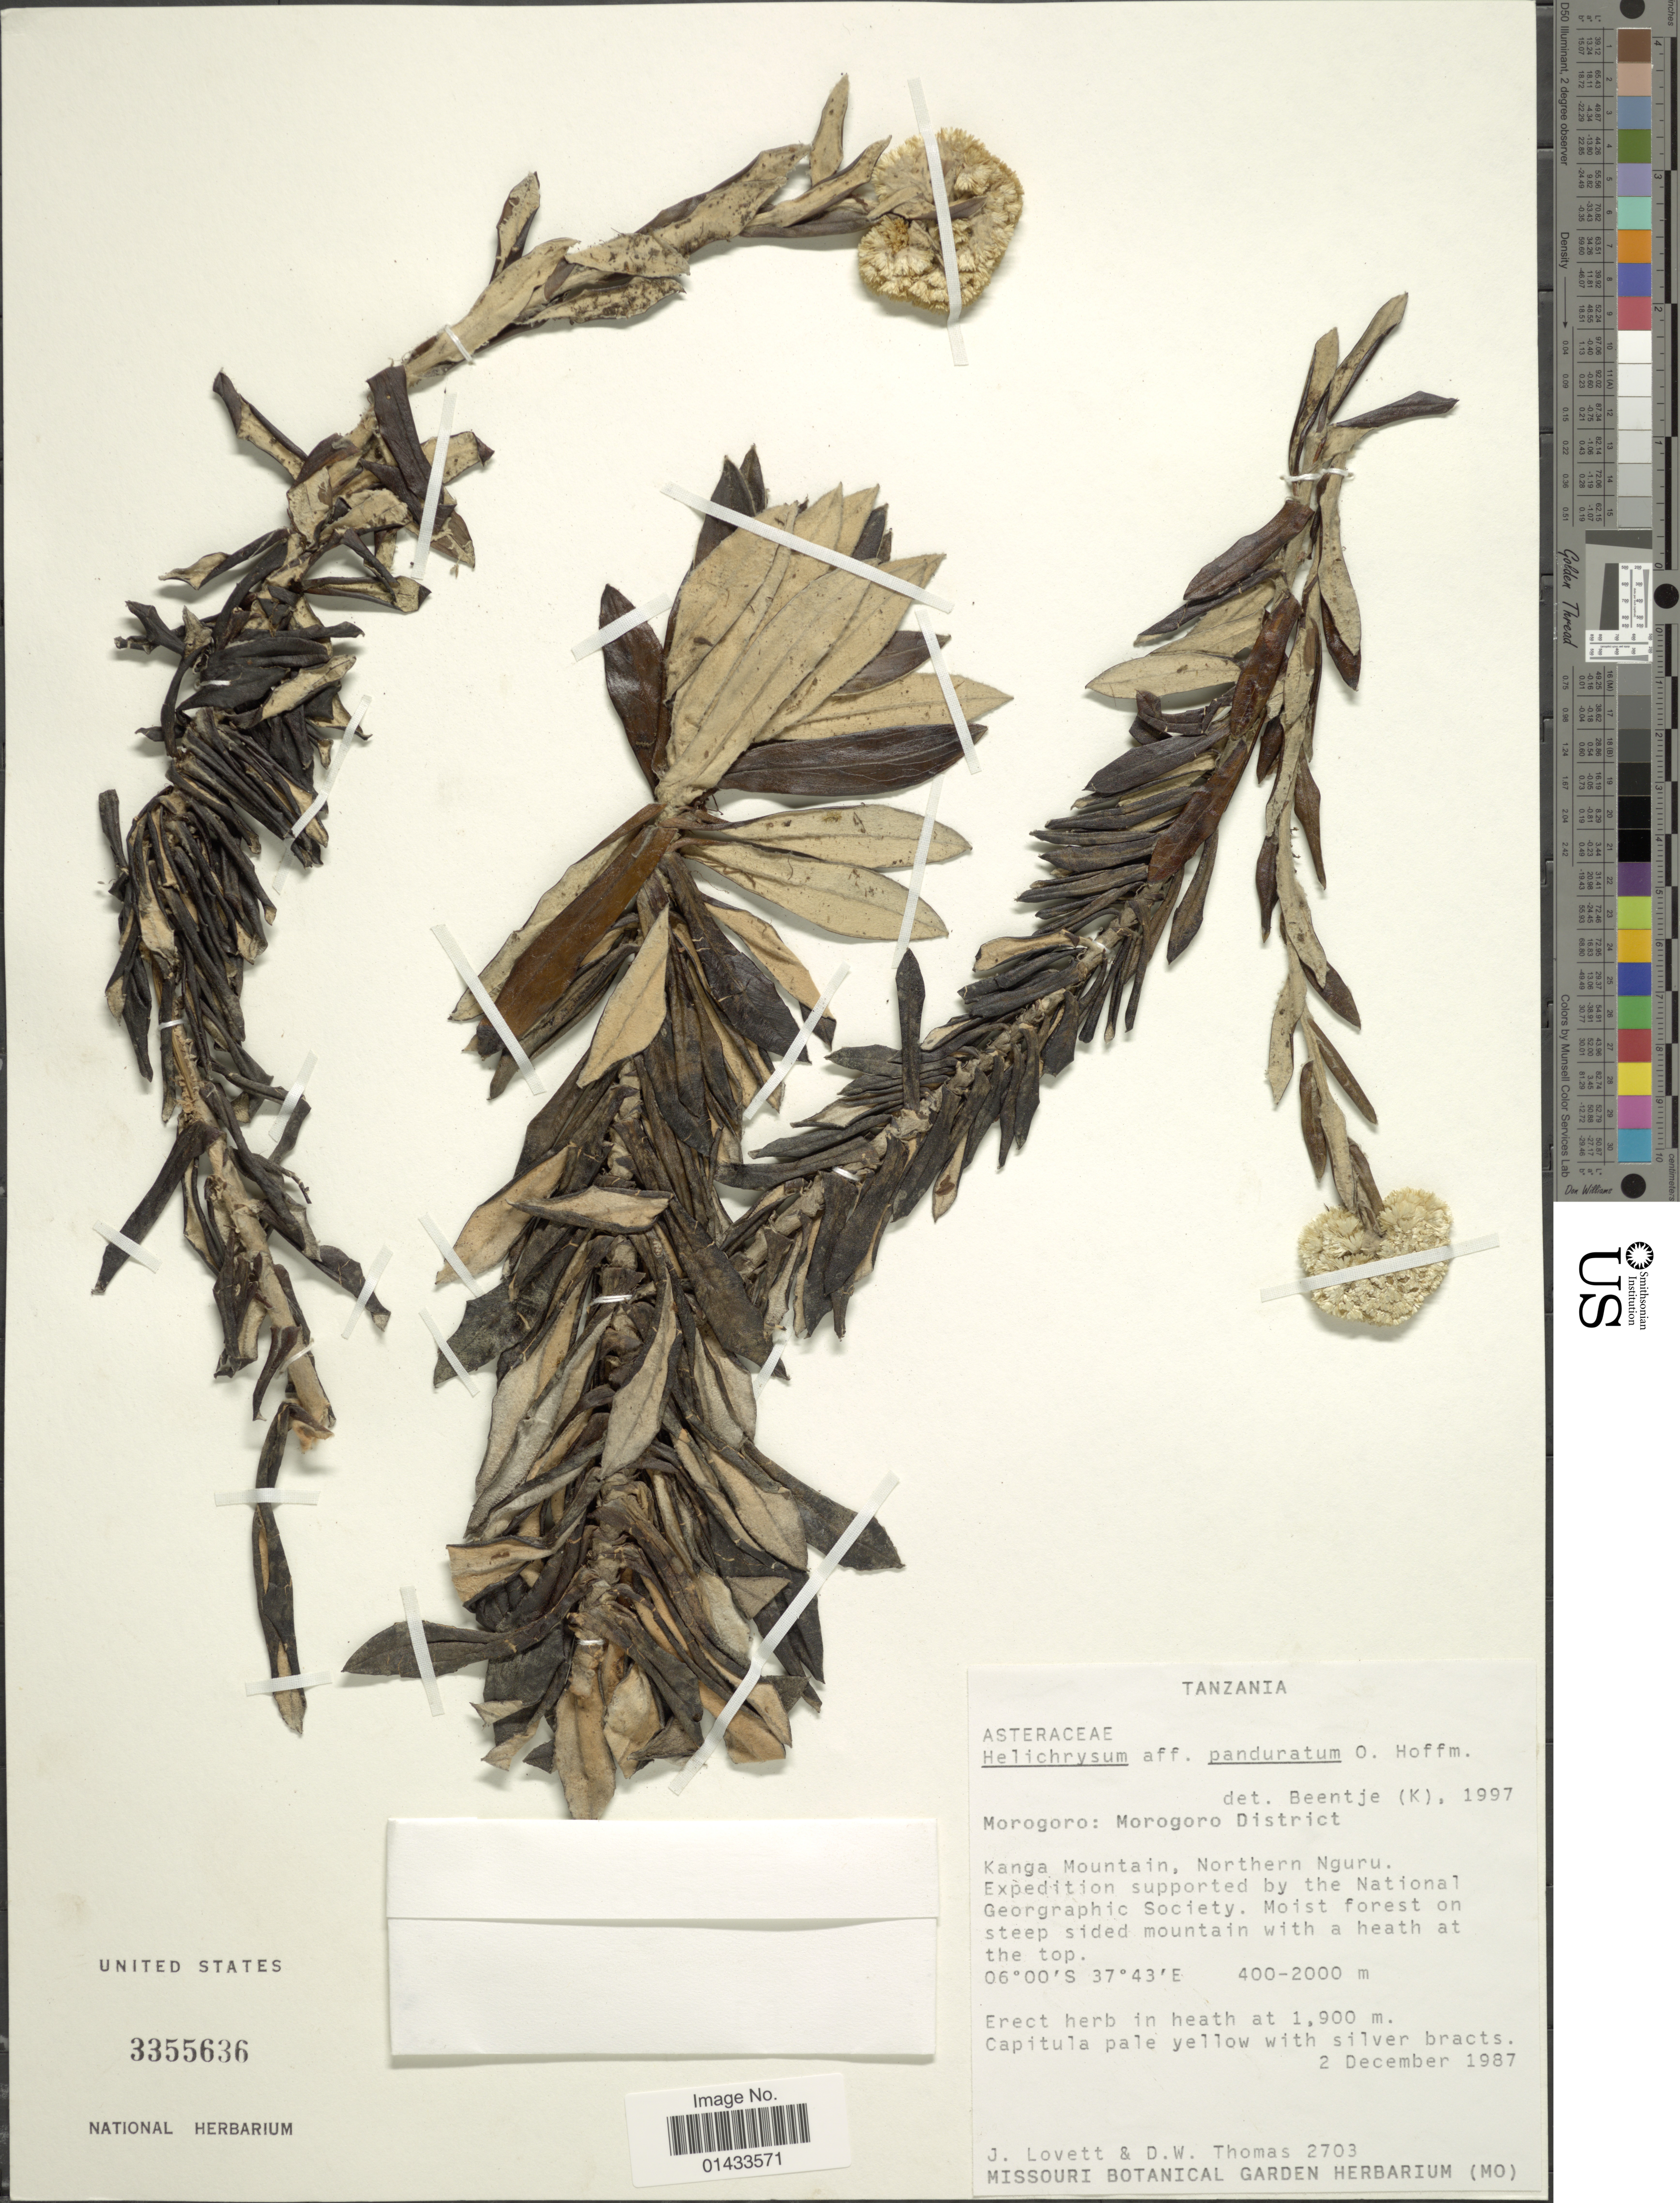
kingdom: Plantae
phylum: Tracheophyta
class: Magnoliopsida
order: Asterales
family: Asteraceae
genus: Helichrysum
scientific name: Helichrysum panduratum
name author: O. Hoffm.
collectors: J. Lovett & D. W. Thomas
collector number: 2703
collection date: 1987-12-02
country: Tanzania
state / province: Morogoro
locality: Morogoro: Morogoro District, Kanga Mountain, Northern Nguru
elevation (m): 400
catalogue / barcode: US 3355636